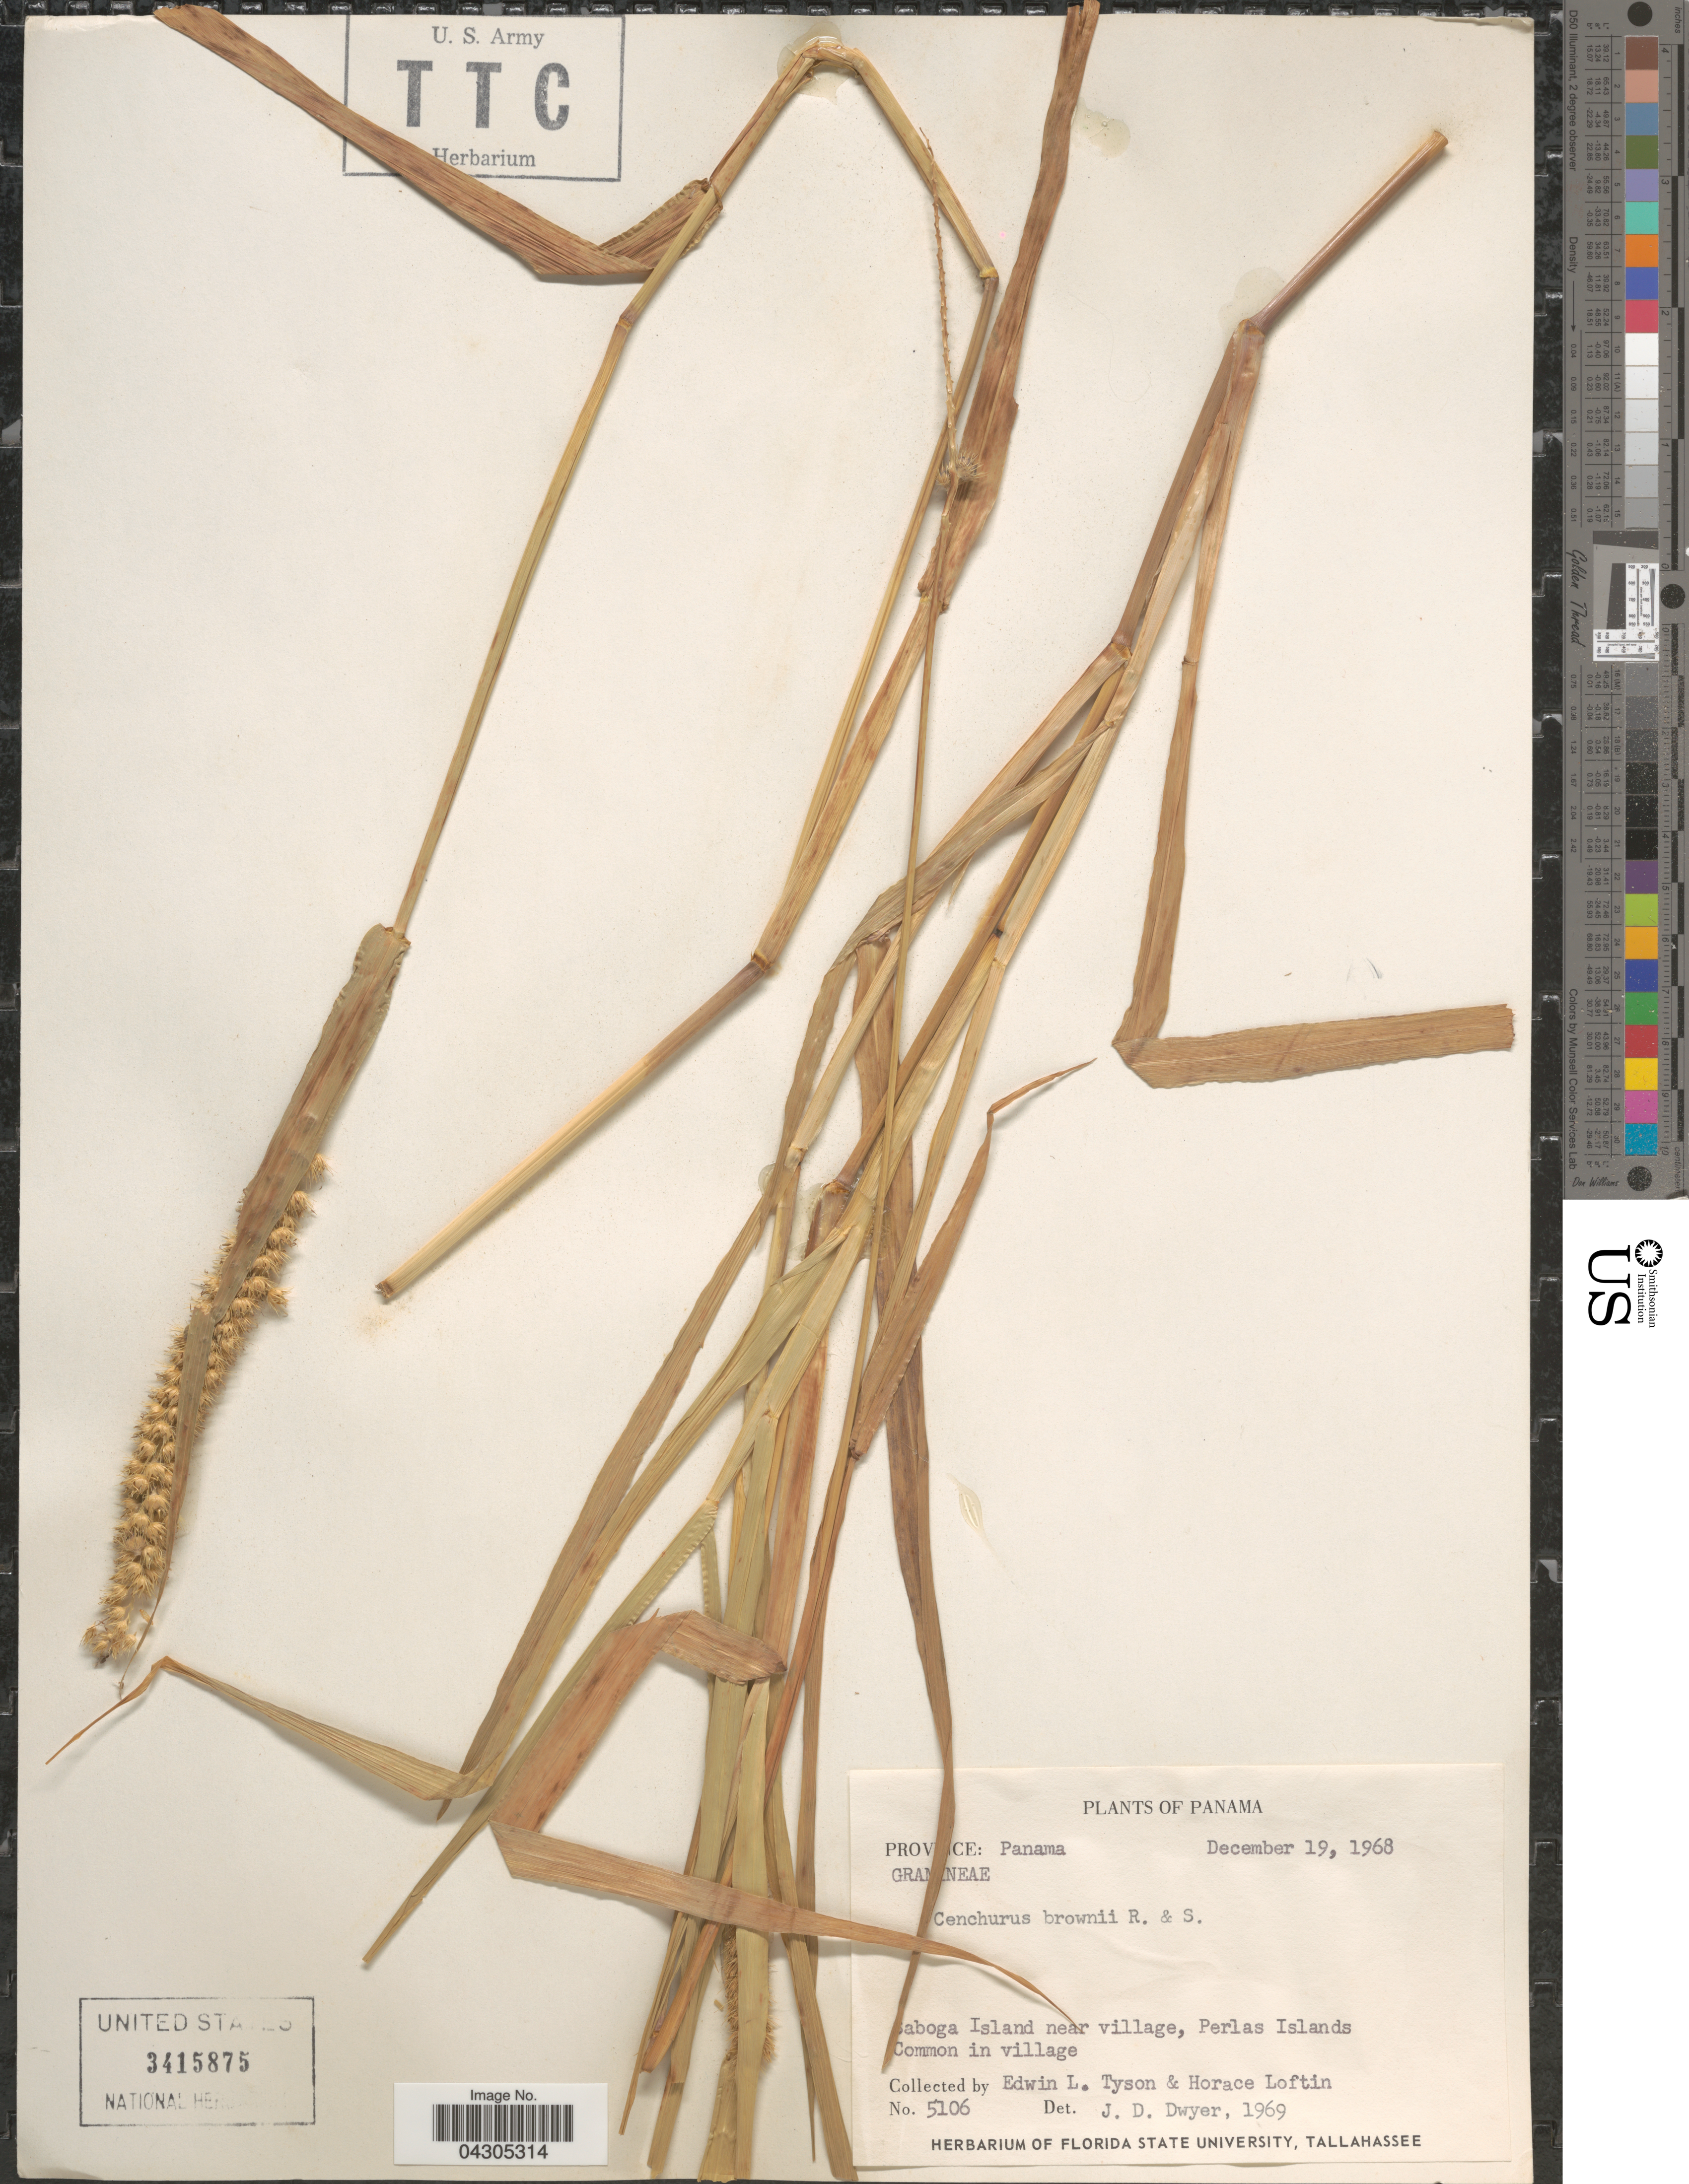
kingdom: Plantae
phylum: Tracheophyta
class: Liliopsida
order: Poales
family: Poaceae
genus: Cenchrus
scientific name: Cenchrus brownii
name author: Roem. & Schult.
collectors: E. L. Tyson & H. Loftin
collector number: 5106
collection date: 1968-12-19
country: Panama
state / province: Panamá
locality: Saboga Island near village, Perlas Islands. Common in village.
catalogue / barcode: US 3415875